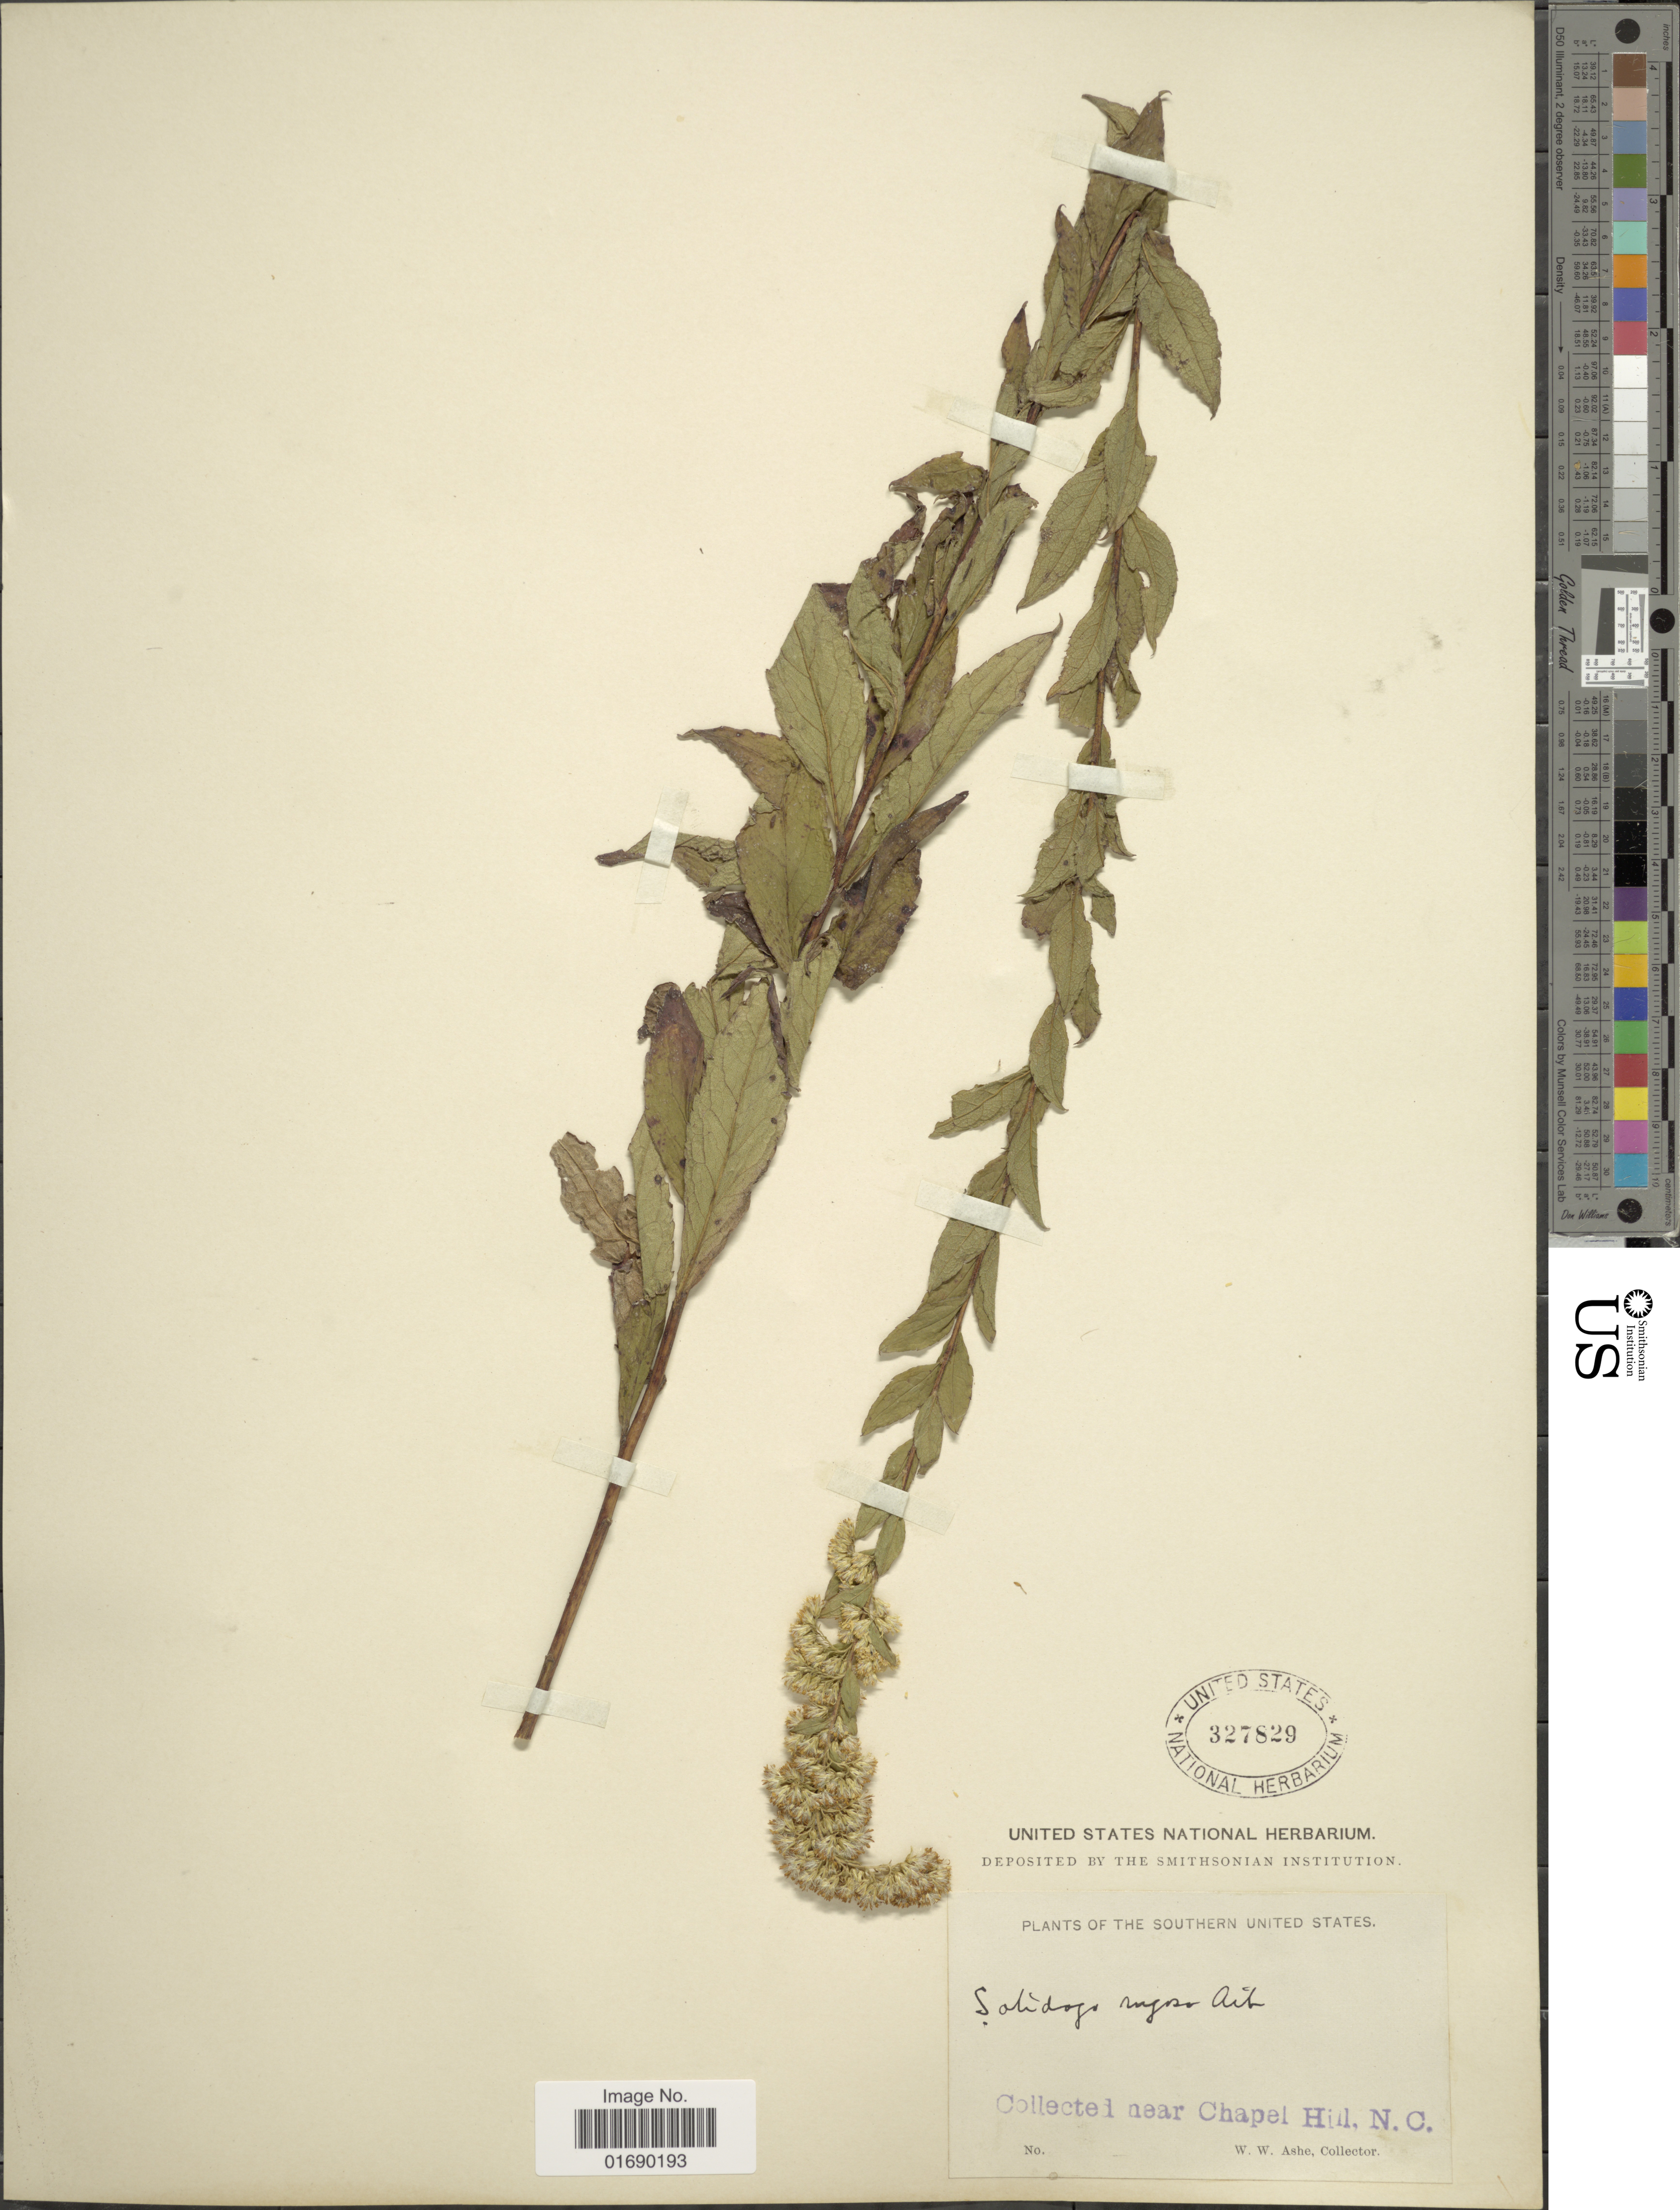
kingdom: Plantae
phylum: Tracheophyta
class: Magnoliopsida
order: Asterales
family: Asteraceae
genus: Solidago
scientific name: Solidago rugosa var. aspera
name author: (Aiton) Cronq.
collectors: W. W. Ashe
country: United States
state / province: North Carolina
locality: The Southern United States, near Chapel Hill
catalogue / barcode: US 327829